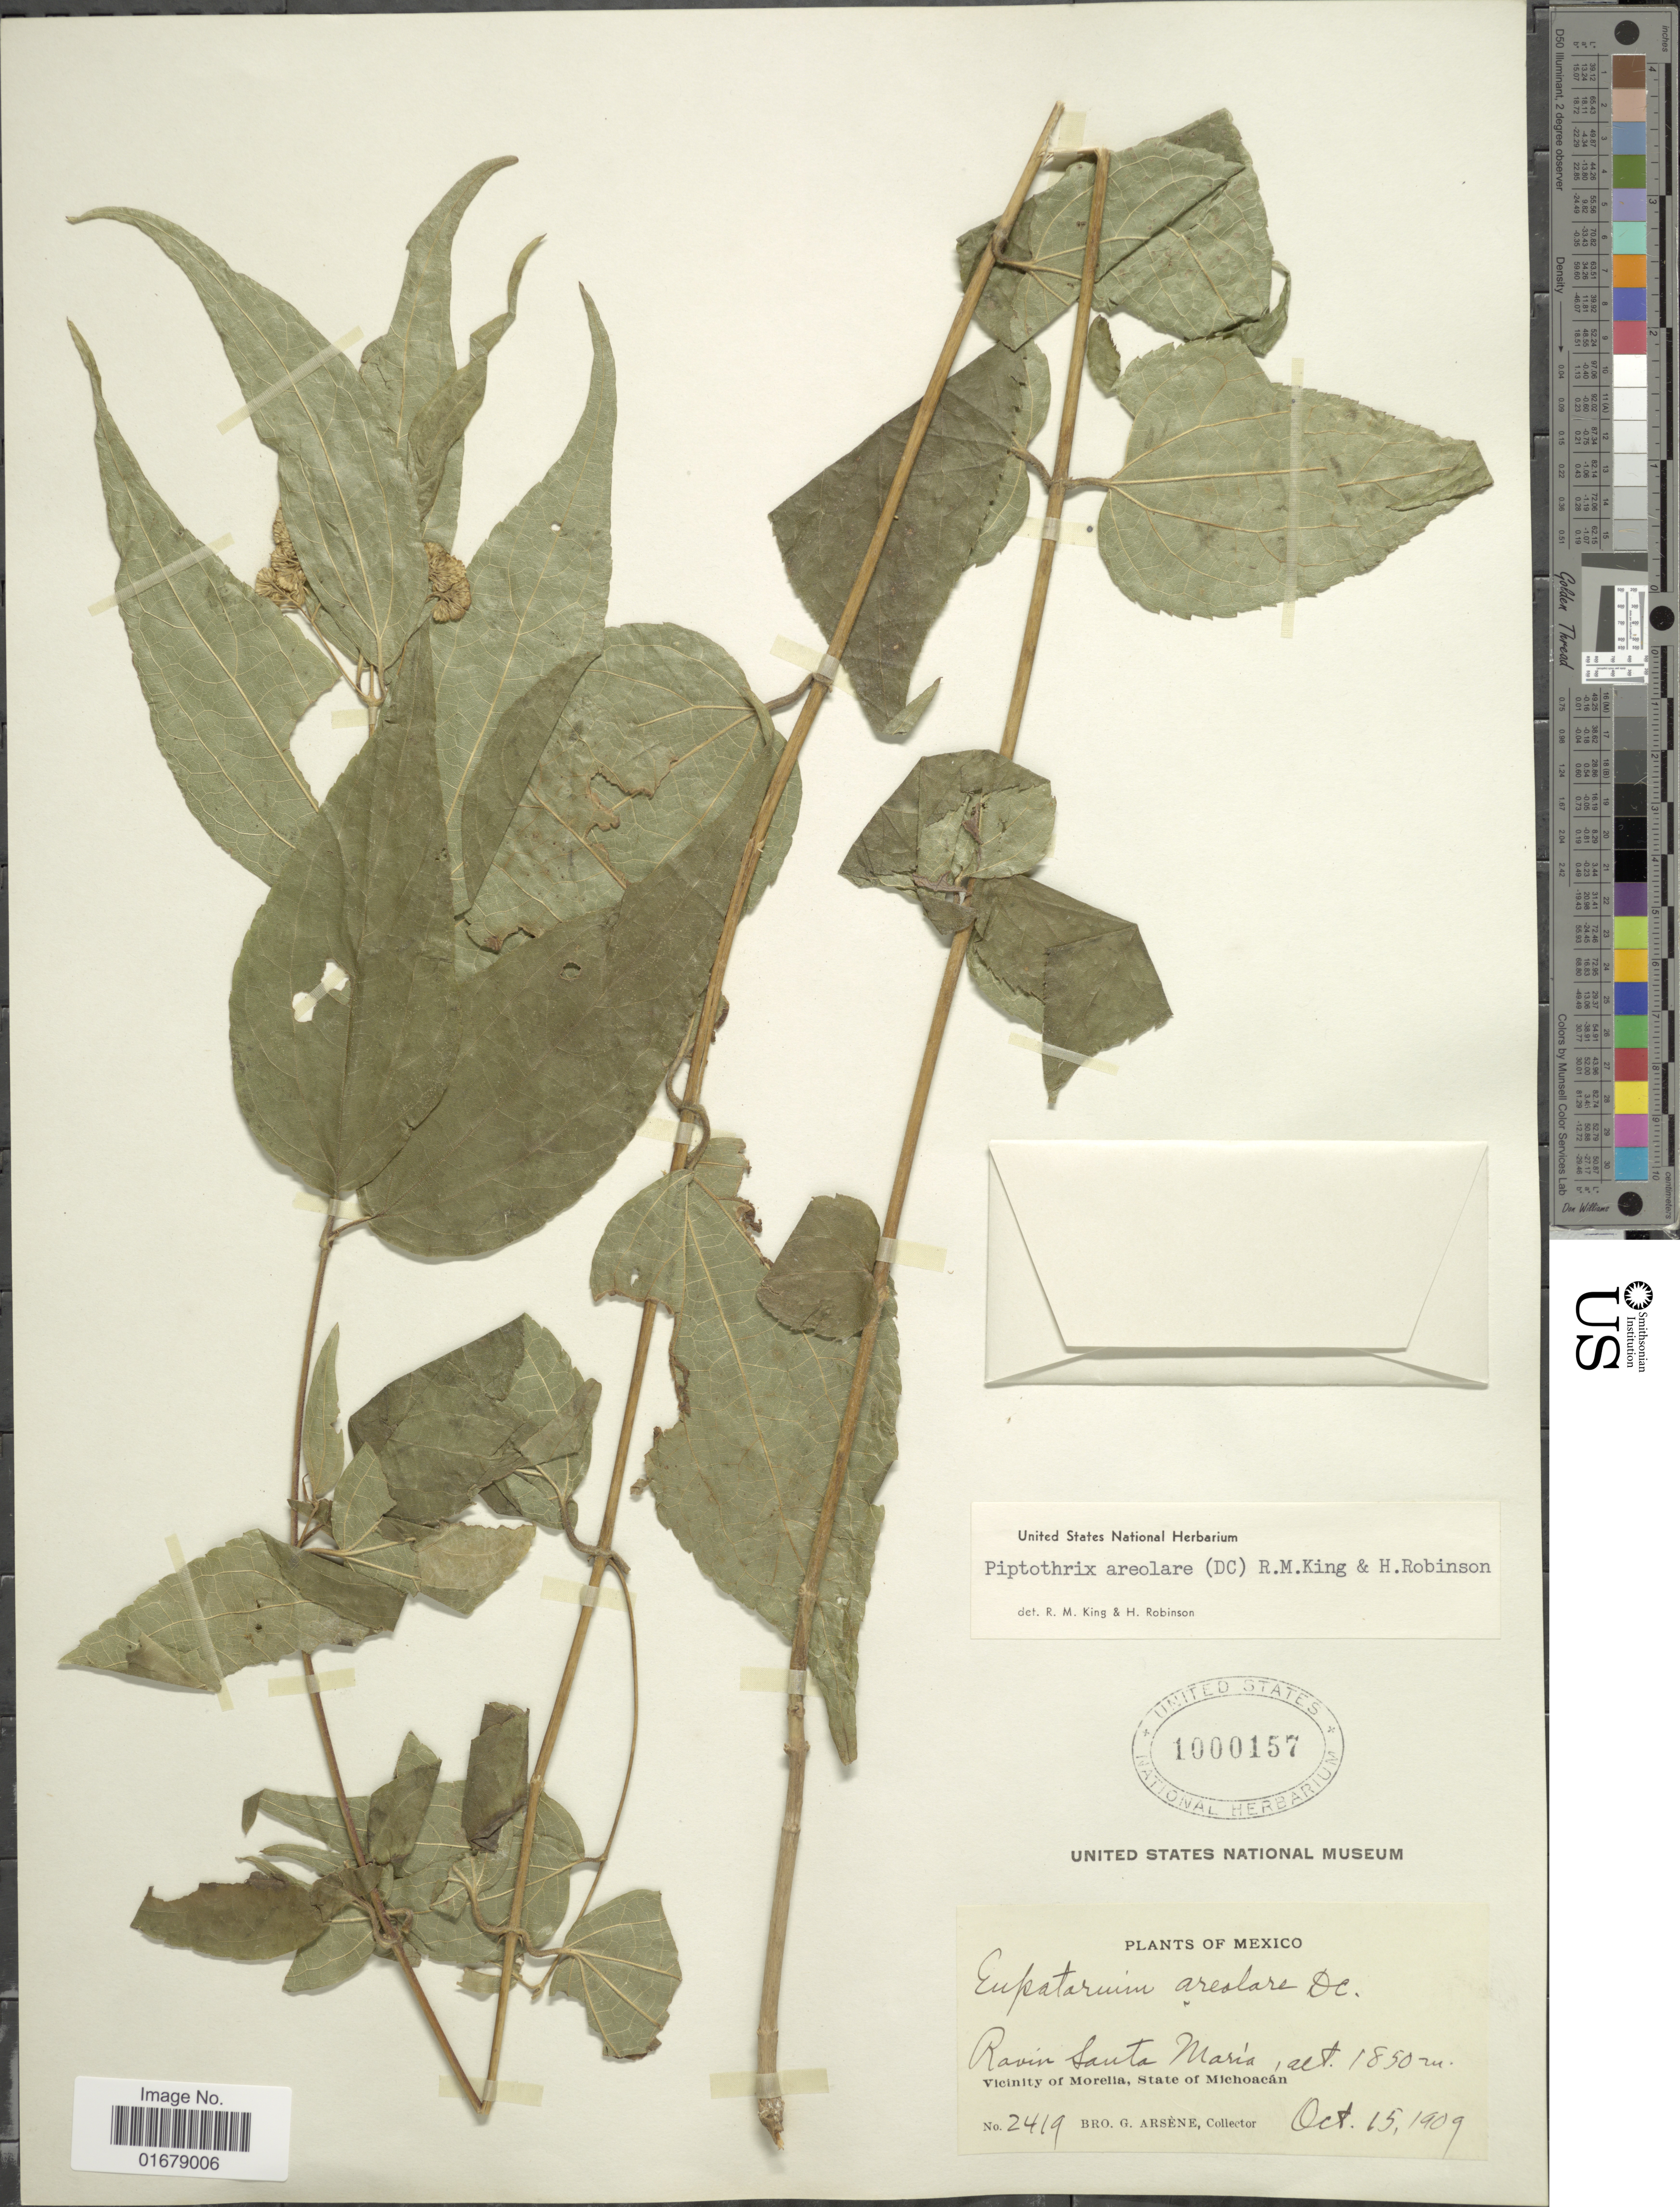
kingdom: Plantae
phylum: Tracheophyta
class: Magnoliopsida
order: Asterales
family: Asteraceae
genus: Piptothrix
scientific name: Piptothrix areolaris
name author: (DC.) R.M. King & H. Rob.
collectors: Bro. G. Arsène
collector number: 2419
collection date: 1909-10-15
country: Mexico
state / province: Michoacán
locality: Mexico. Ravin Santa Maria. Vicinity of Morelia, State of Michoacán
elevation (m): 1850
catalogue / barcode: US 1000157